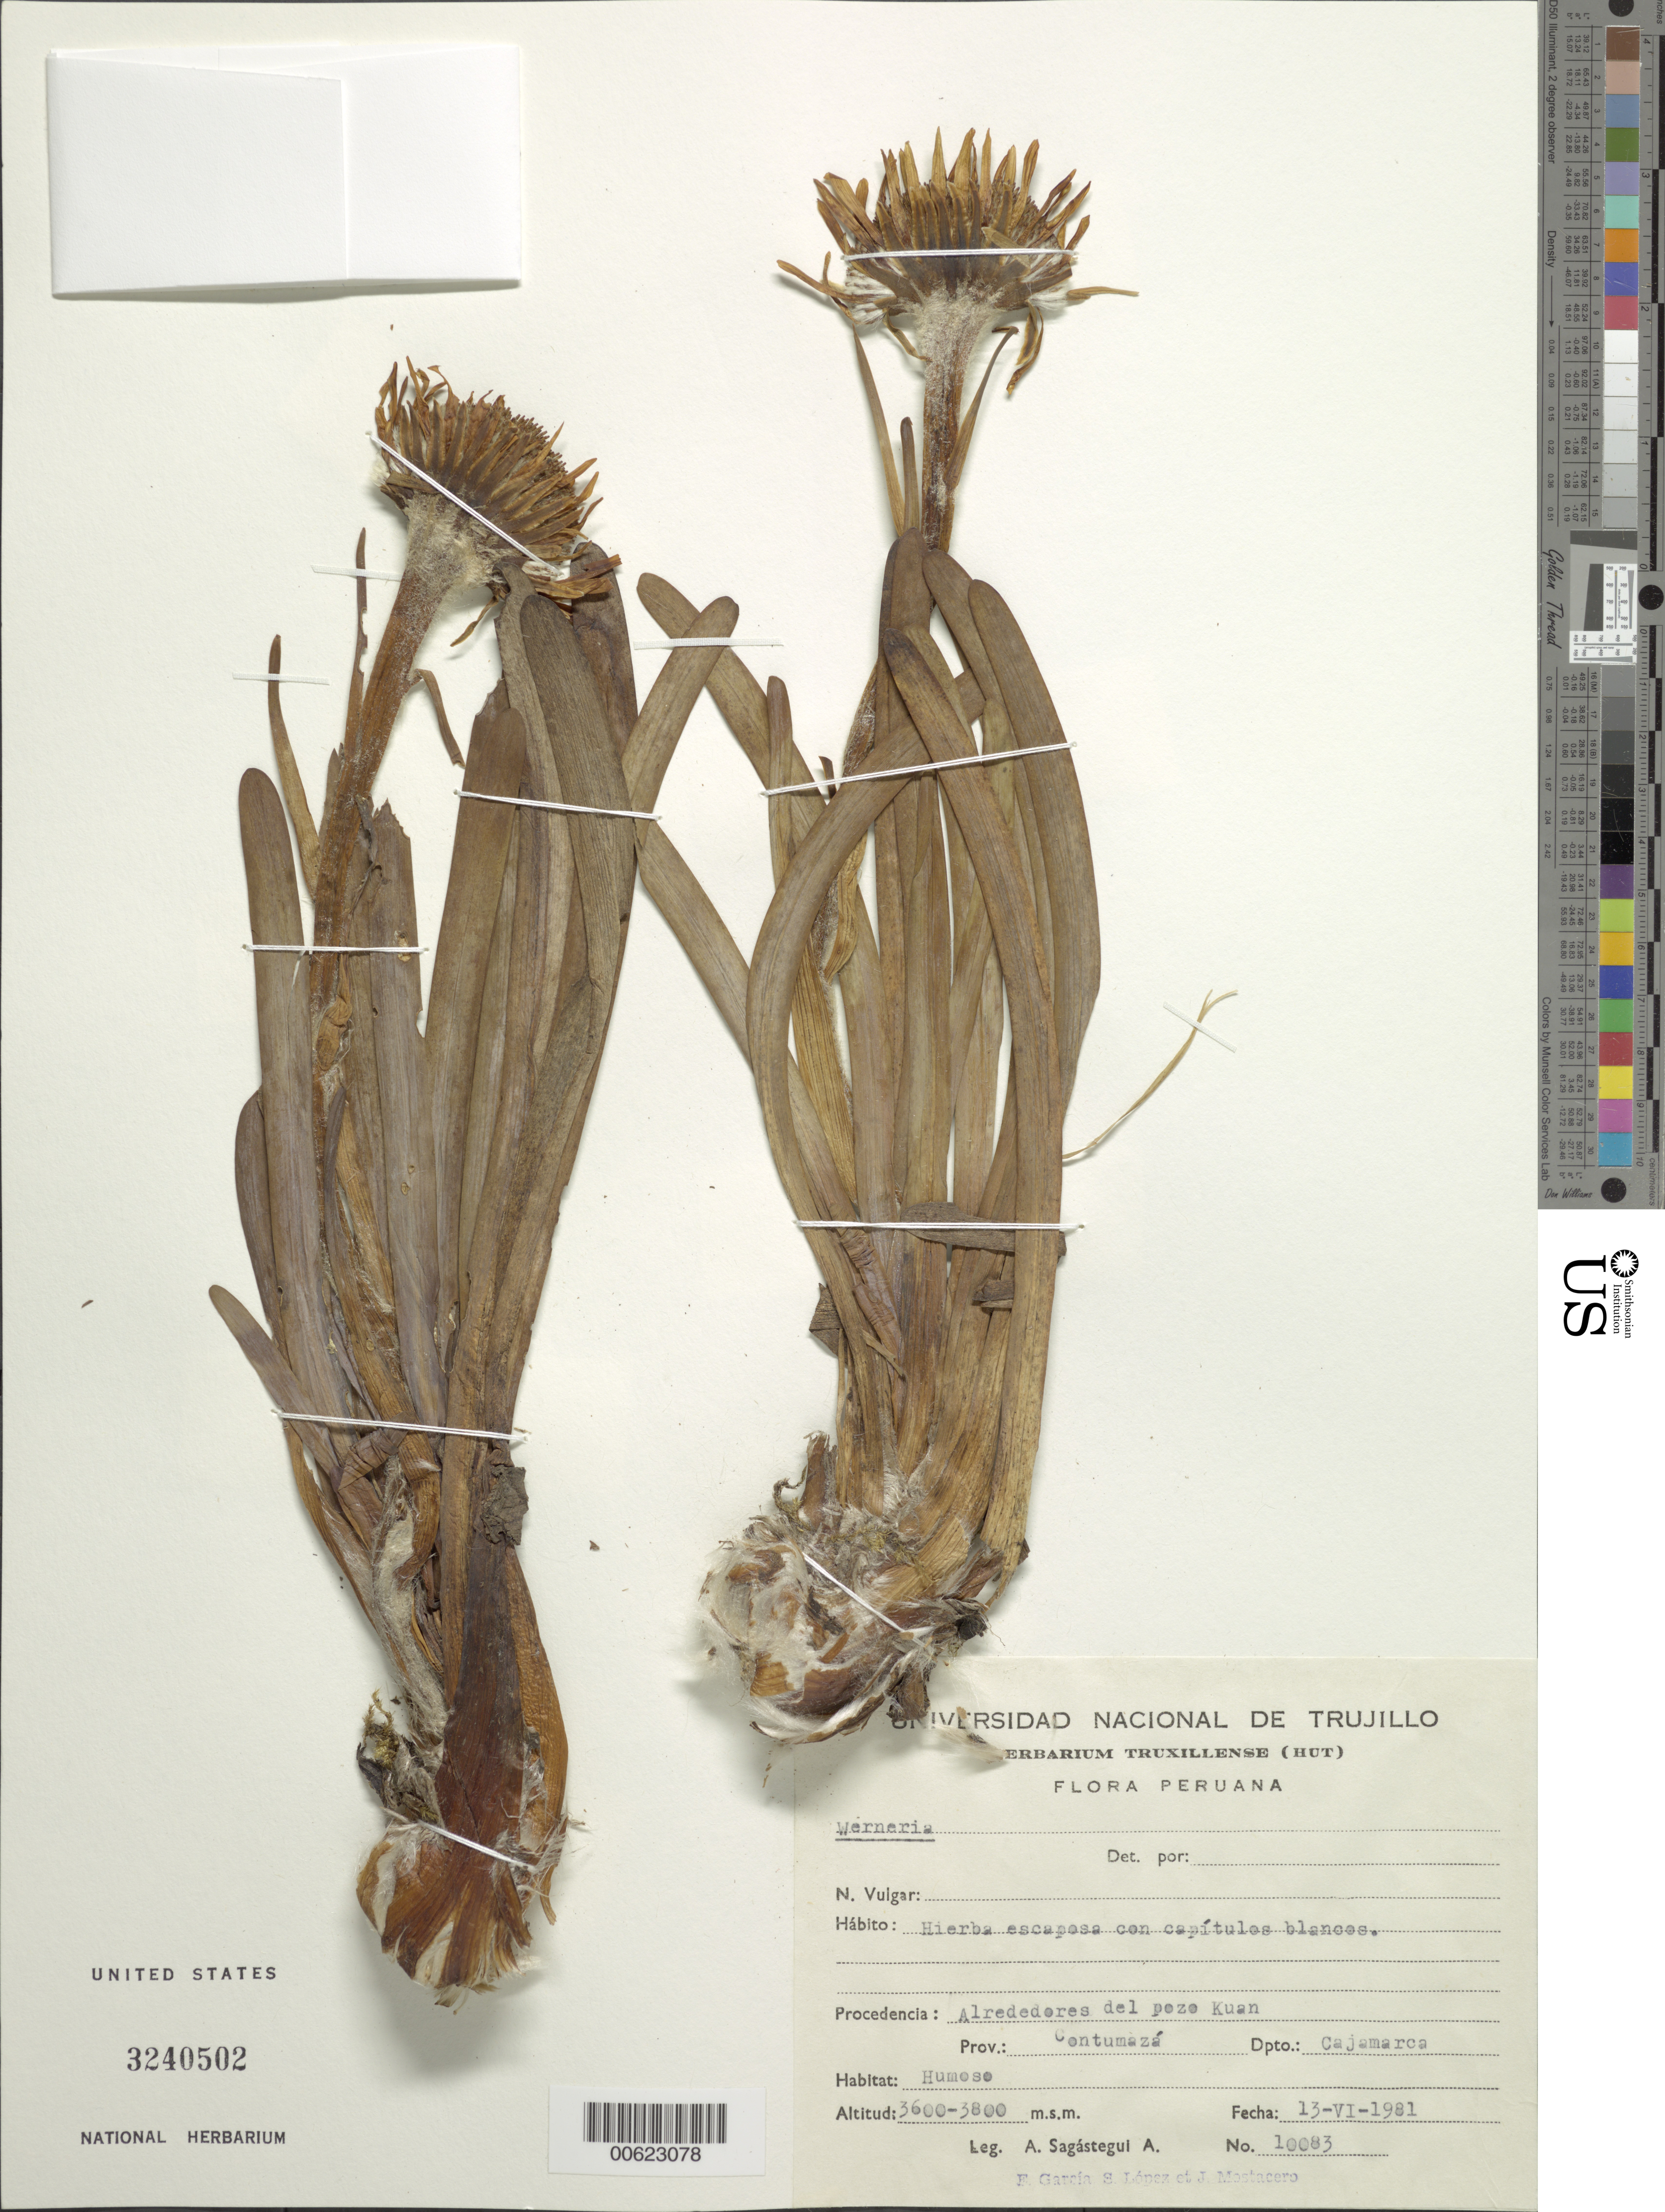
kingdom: Plantae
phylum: Tracheophyta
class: Magnoliopsida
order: Asterales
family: Asteraceae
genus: Xenophyllum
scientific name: Xenophyllum humile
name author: (Kunth) V.A. Funk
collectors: B. Øllgaard, E. García, E. Lopez & J. Mostacero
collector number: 10083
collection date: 1981-06-13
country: Peru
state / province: Cajamarca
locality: Contumazá, Pozo Kuan. Hábitat: humedo [coords for Prov. Contumazá, not exact locality, are 7, 20S, 78, 55W]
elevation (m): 3600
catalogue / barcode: US 3240502